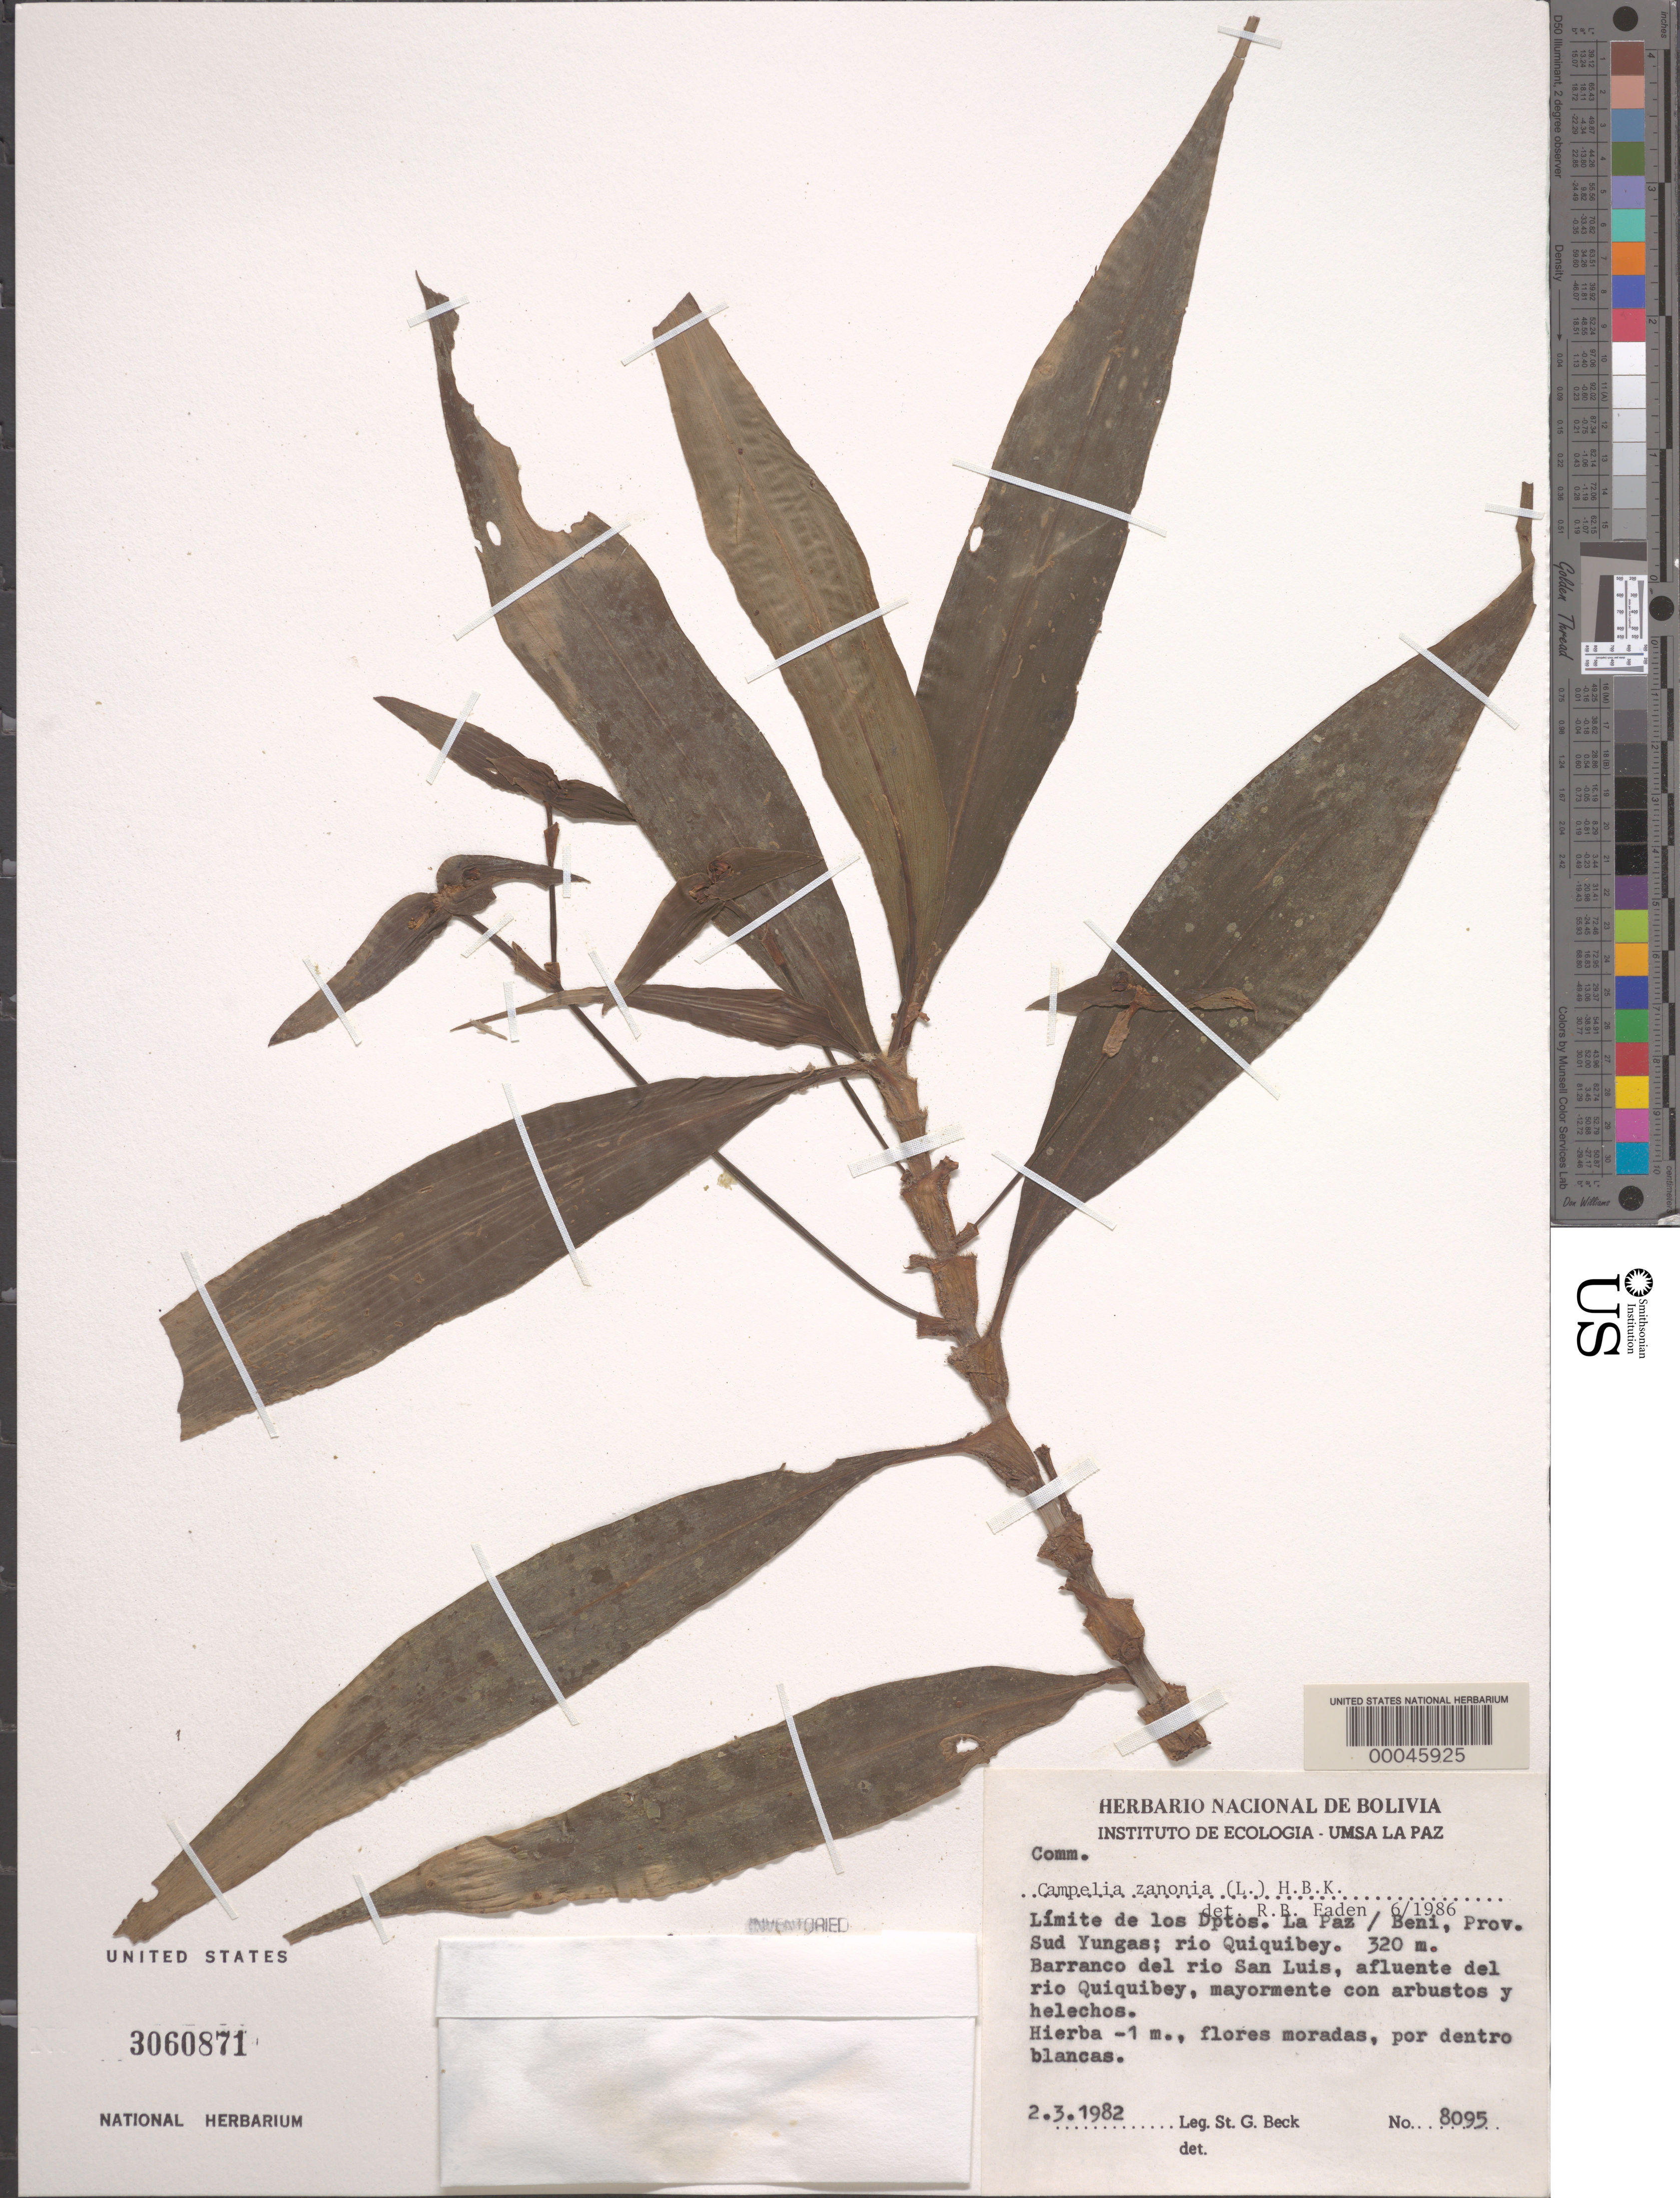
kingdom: Plantae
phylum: Tracheophyta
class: Liliopsida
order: Commelinales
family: Commelinaceae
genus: Tradescantia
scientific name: Tradescantia zanonia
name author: (L.) Sw.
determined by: Faden, Robert B., (US), Smithsonian Institution - National Museum of Natural History (UNITED STATES)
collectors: S. G. Beck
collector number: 8095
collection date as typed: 02 Mar 1982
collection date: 1982-03-02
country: Bolivia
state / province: La Paz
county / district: Sud Yungas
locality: Rio Quiquibey, Baranca of Rio San Luis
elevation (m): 320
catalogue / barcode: US 3060871